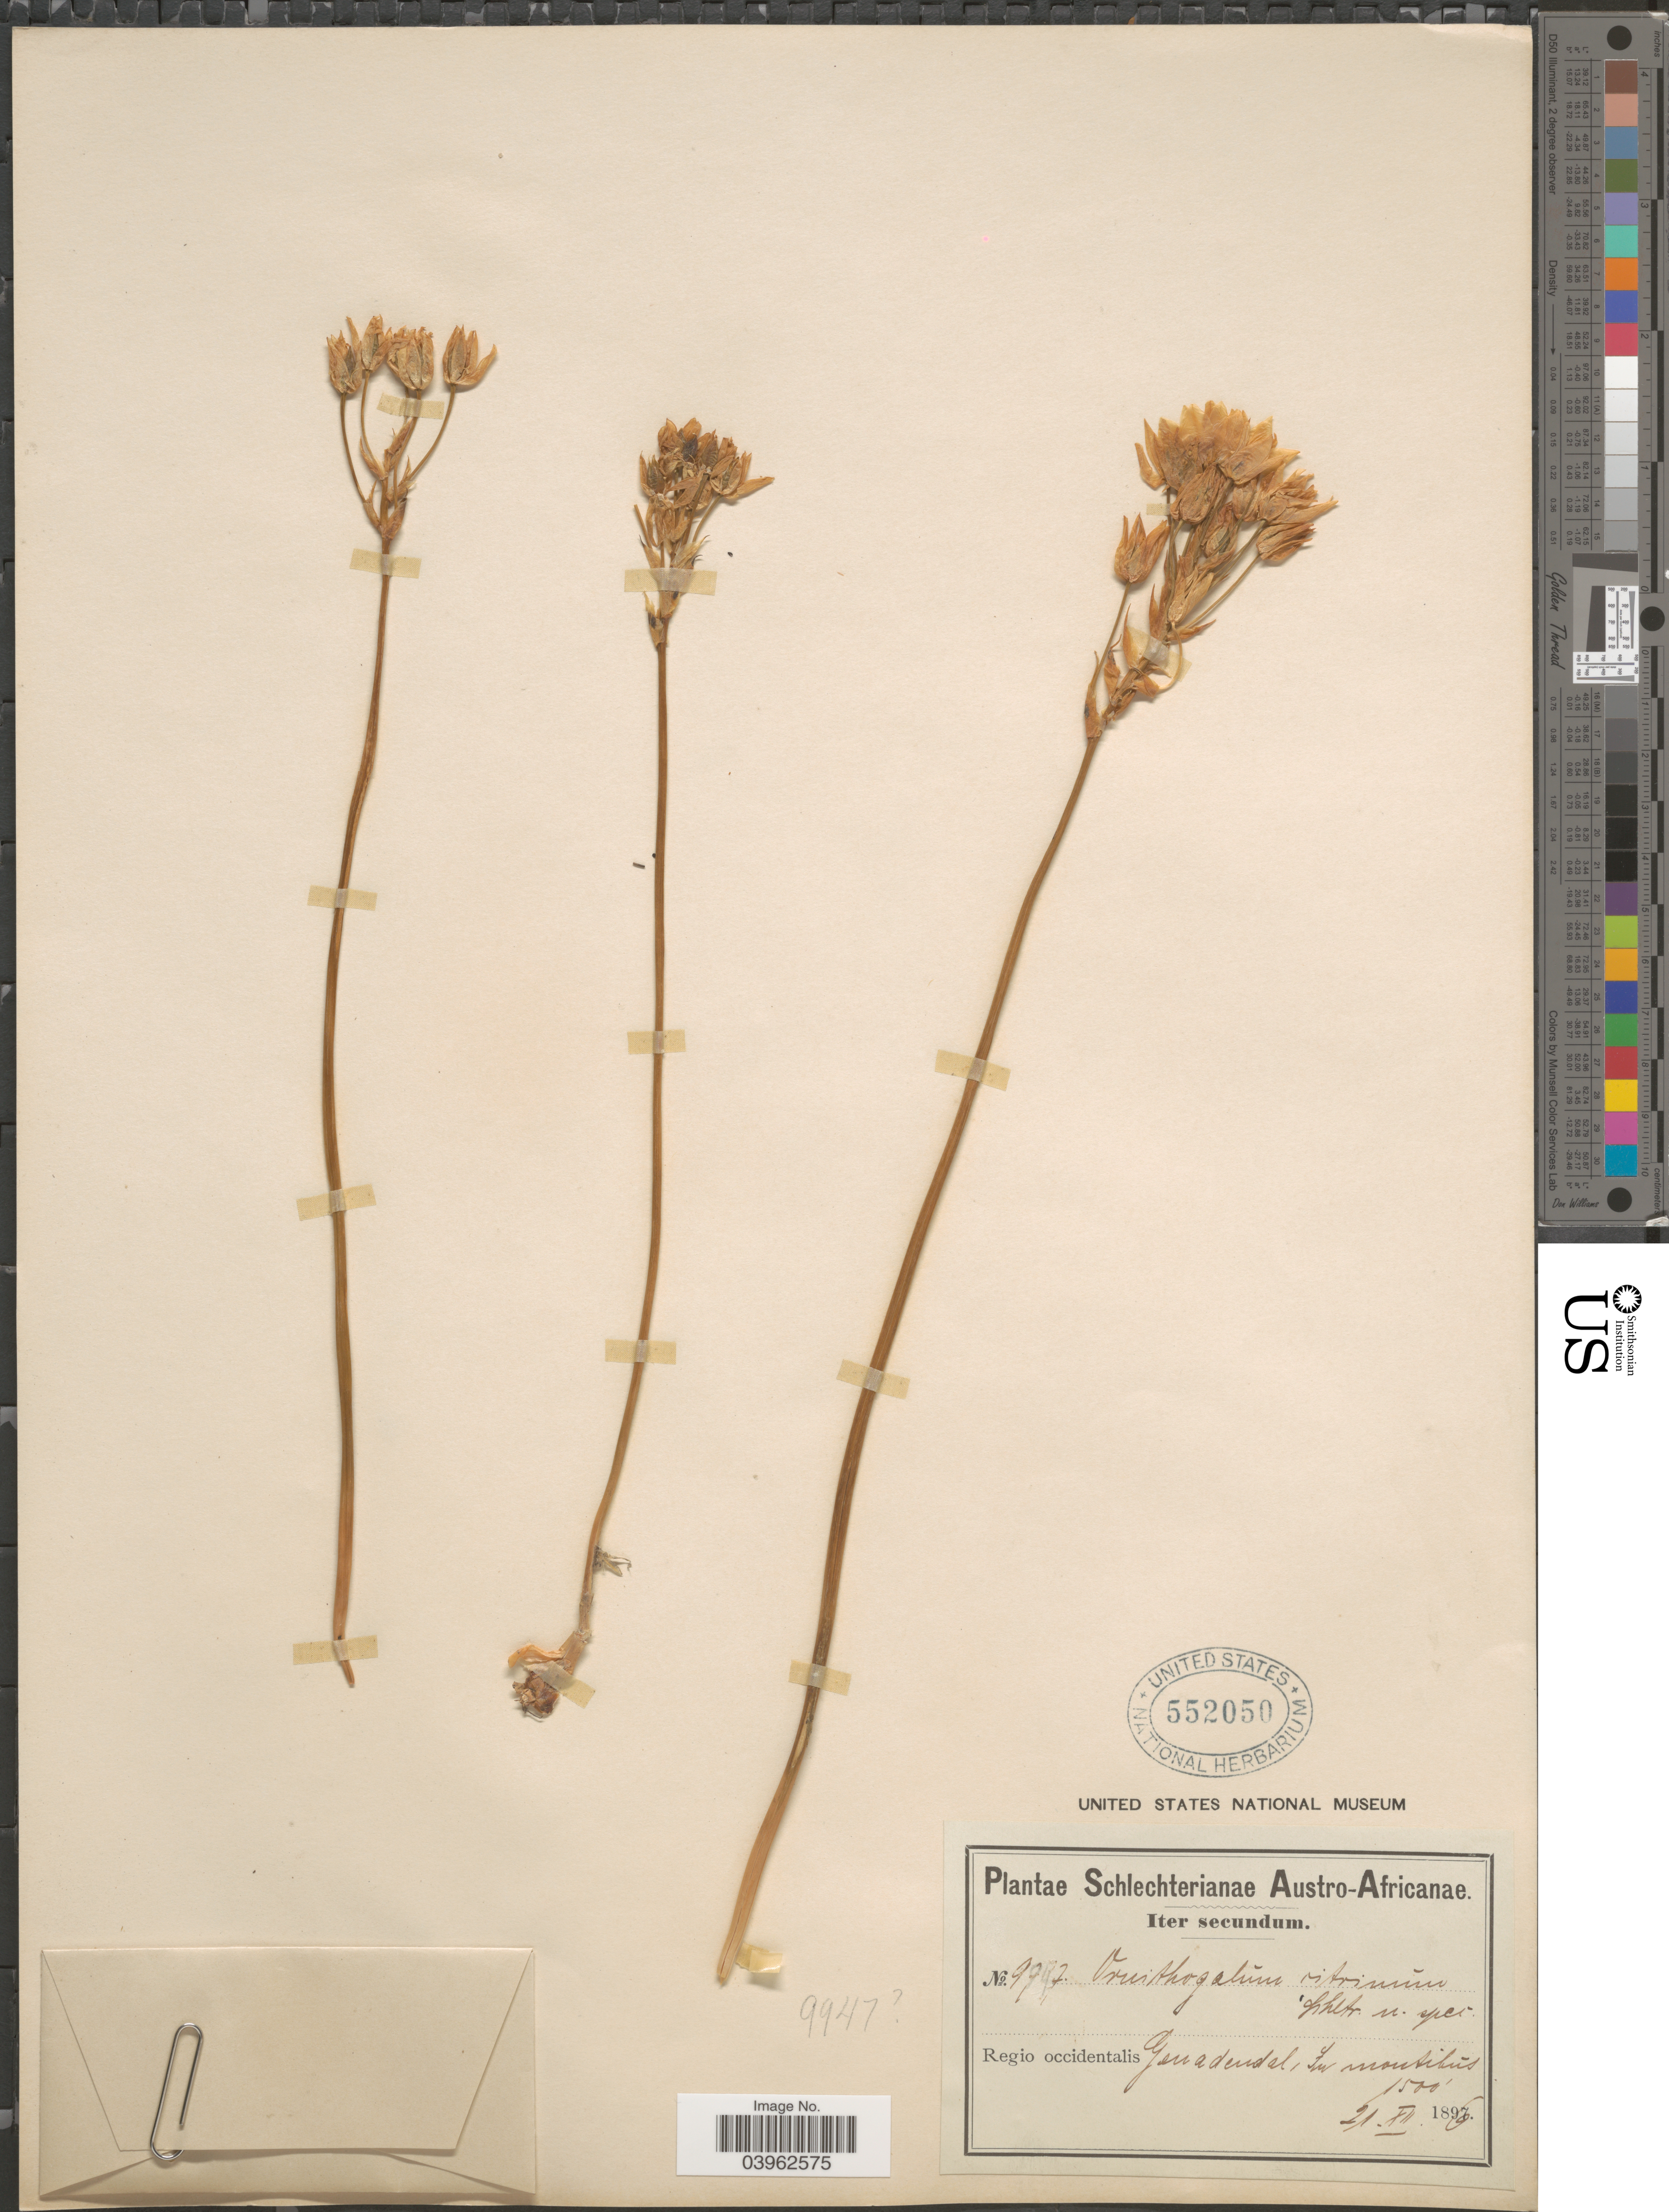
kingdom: Plantae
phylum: Tracheophyta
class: Liliopsida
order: Asparagales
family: Asparagaceae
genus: Ornithogalum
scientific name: Ornithogalum sp.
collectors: Schlechter, --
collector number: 9797*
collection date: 1896-12-21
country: South Africa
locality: Austro-Africanae. Regio occidentalis. Genadendal, In montibus.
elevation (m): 457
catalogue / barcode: US 552050